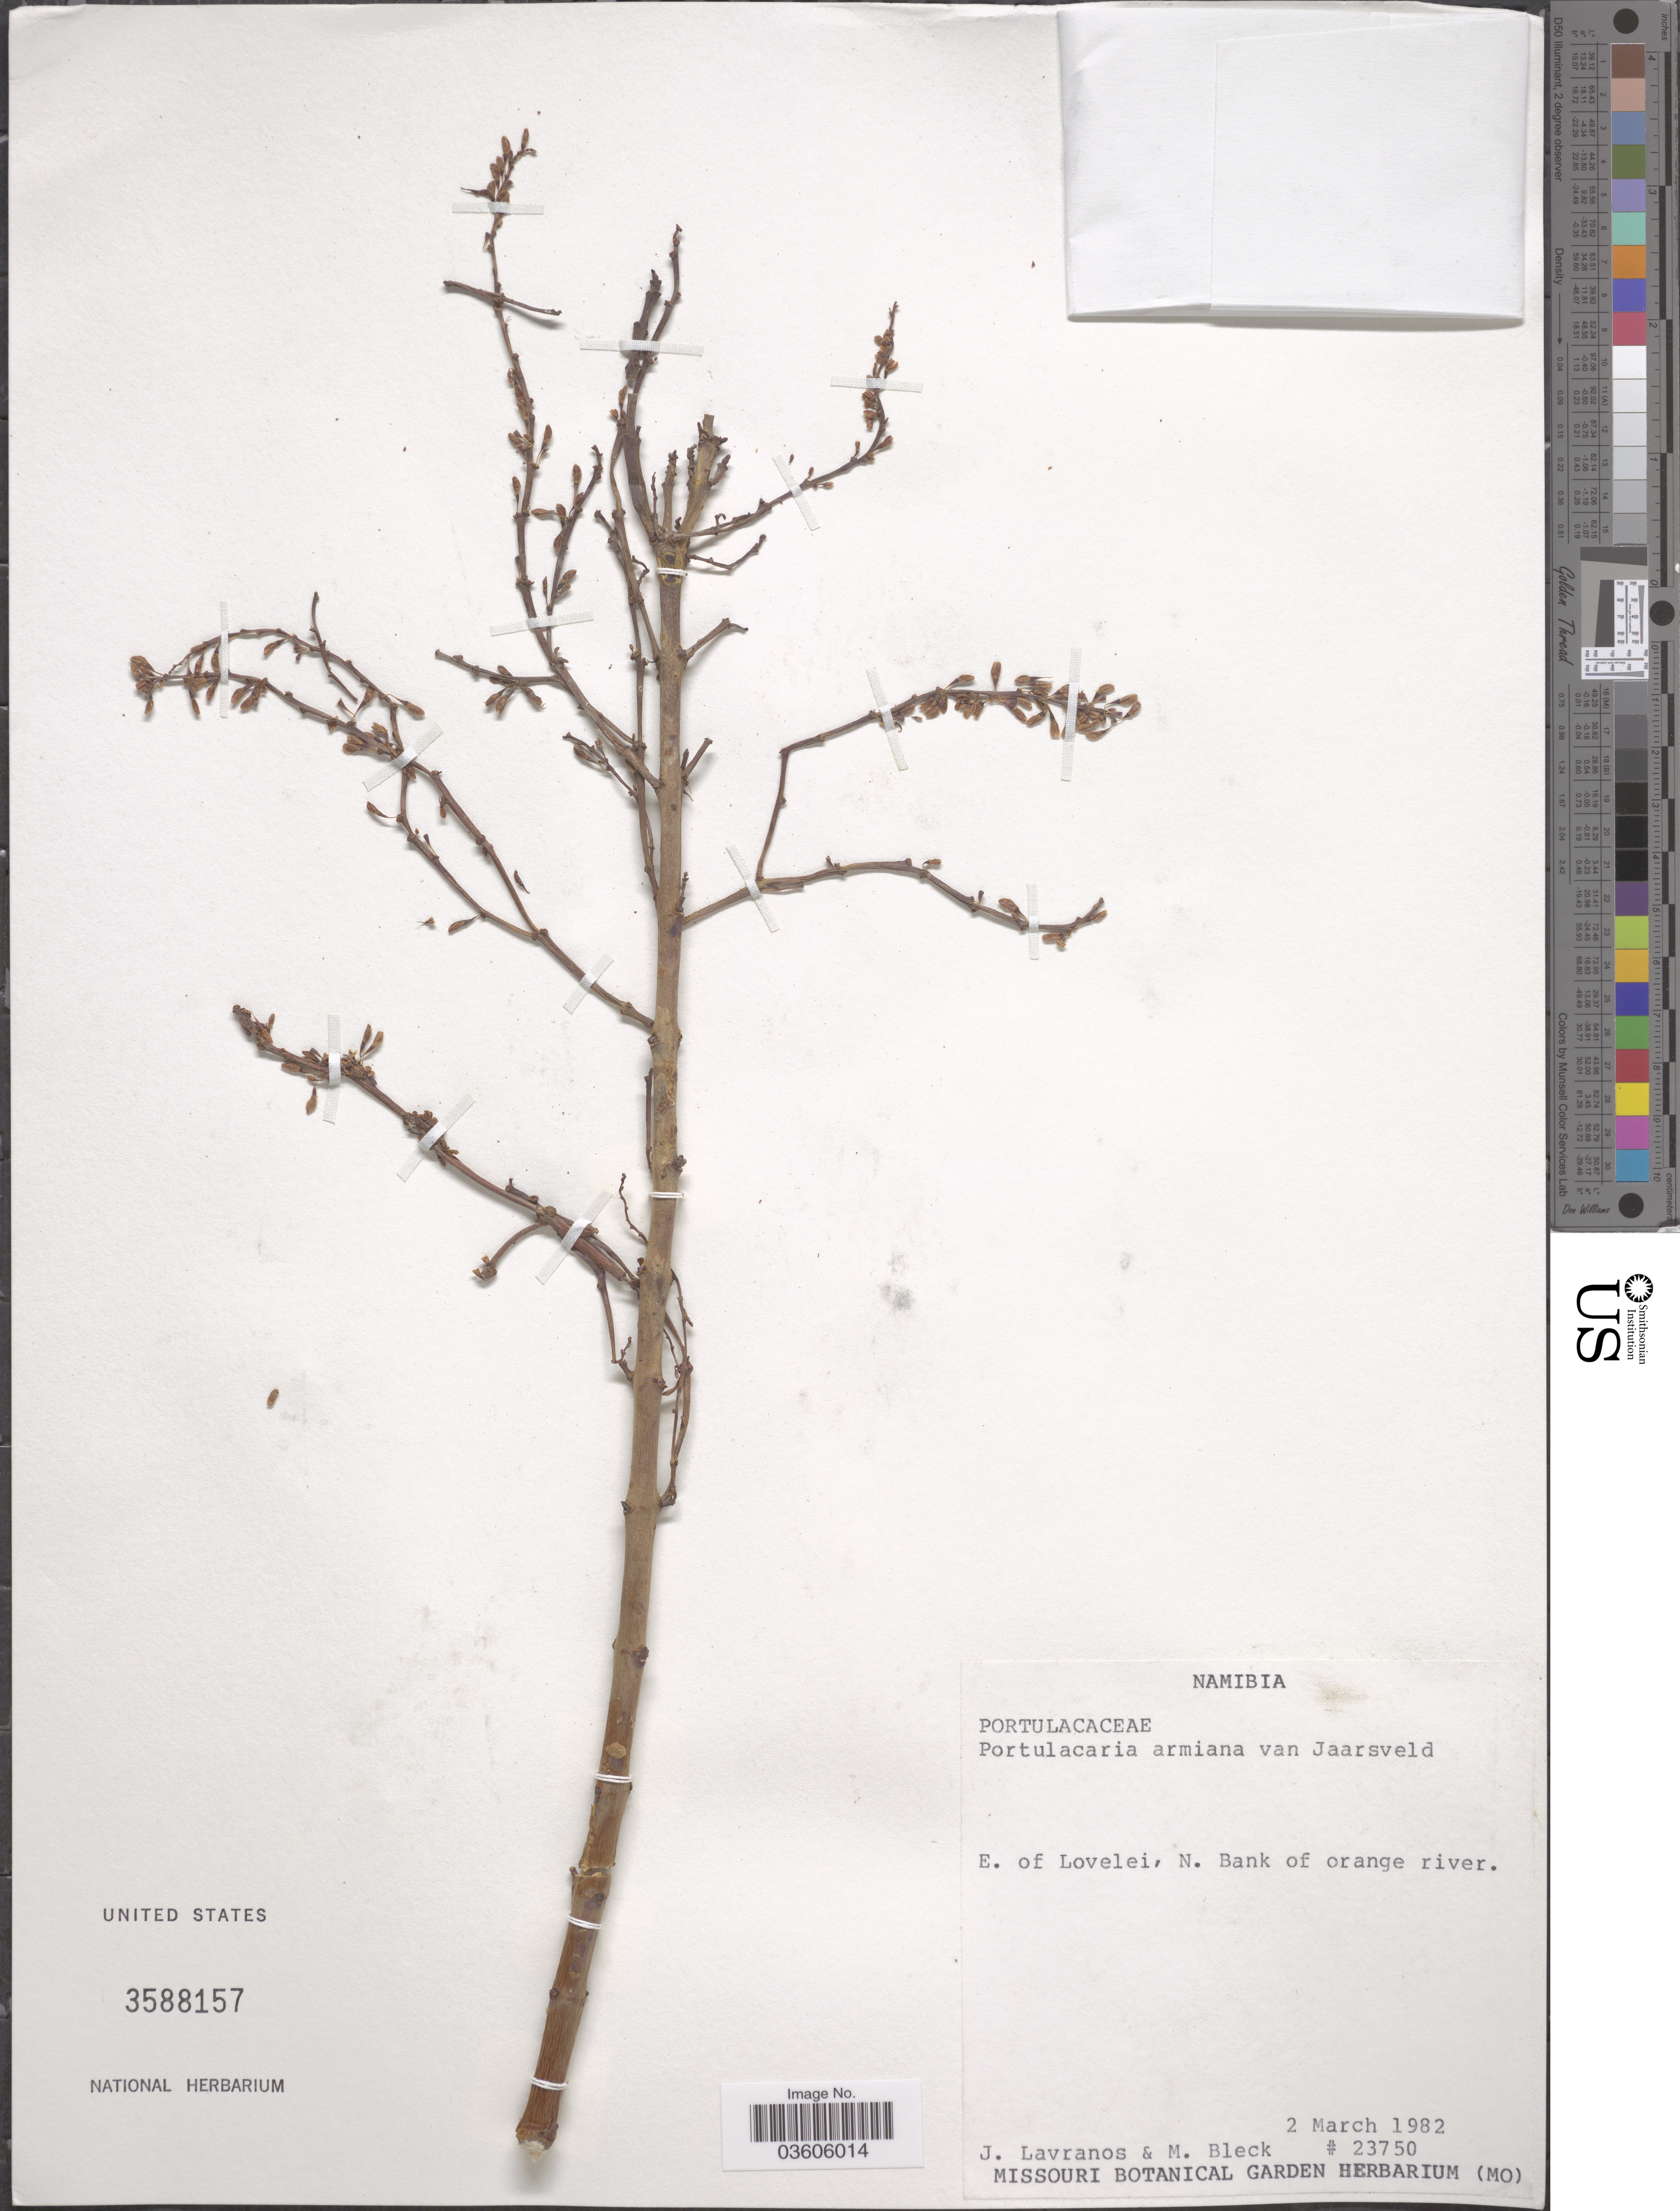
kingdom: Plantae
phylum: Tracheophyta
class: Magnoliopsida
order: Caryophyllales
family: Didiereaceae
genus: Portulacaria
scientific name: Portulacaria armiana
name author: van Jaarsv.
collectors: J. Lavranos & M. Bleck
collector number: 23750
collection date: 1982-03-02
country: Namibia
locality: E. of Lovelei, N. Bank of orange river.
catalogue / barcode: US 3588157